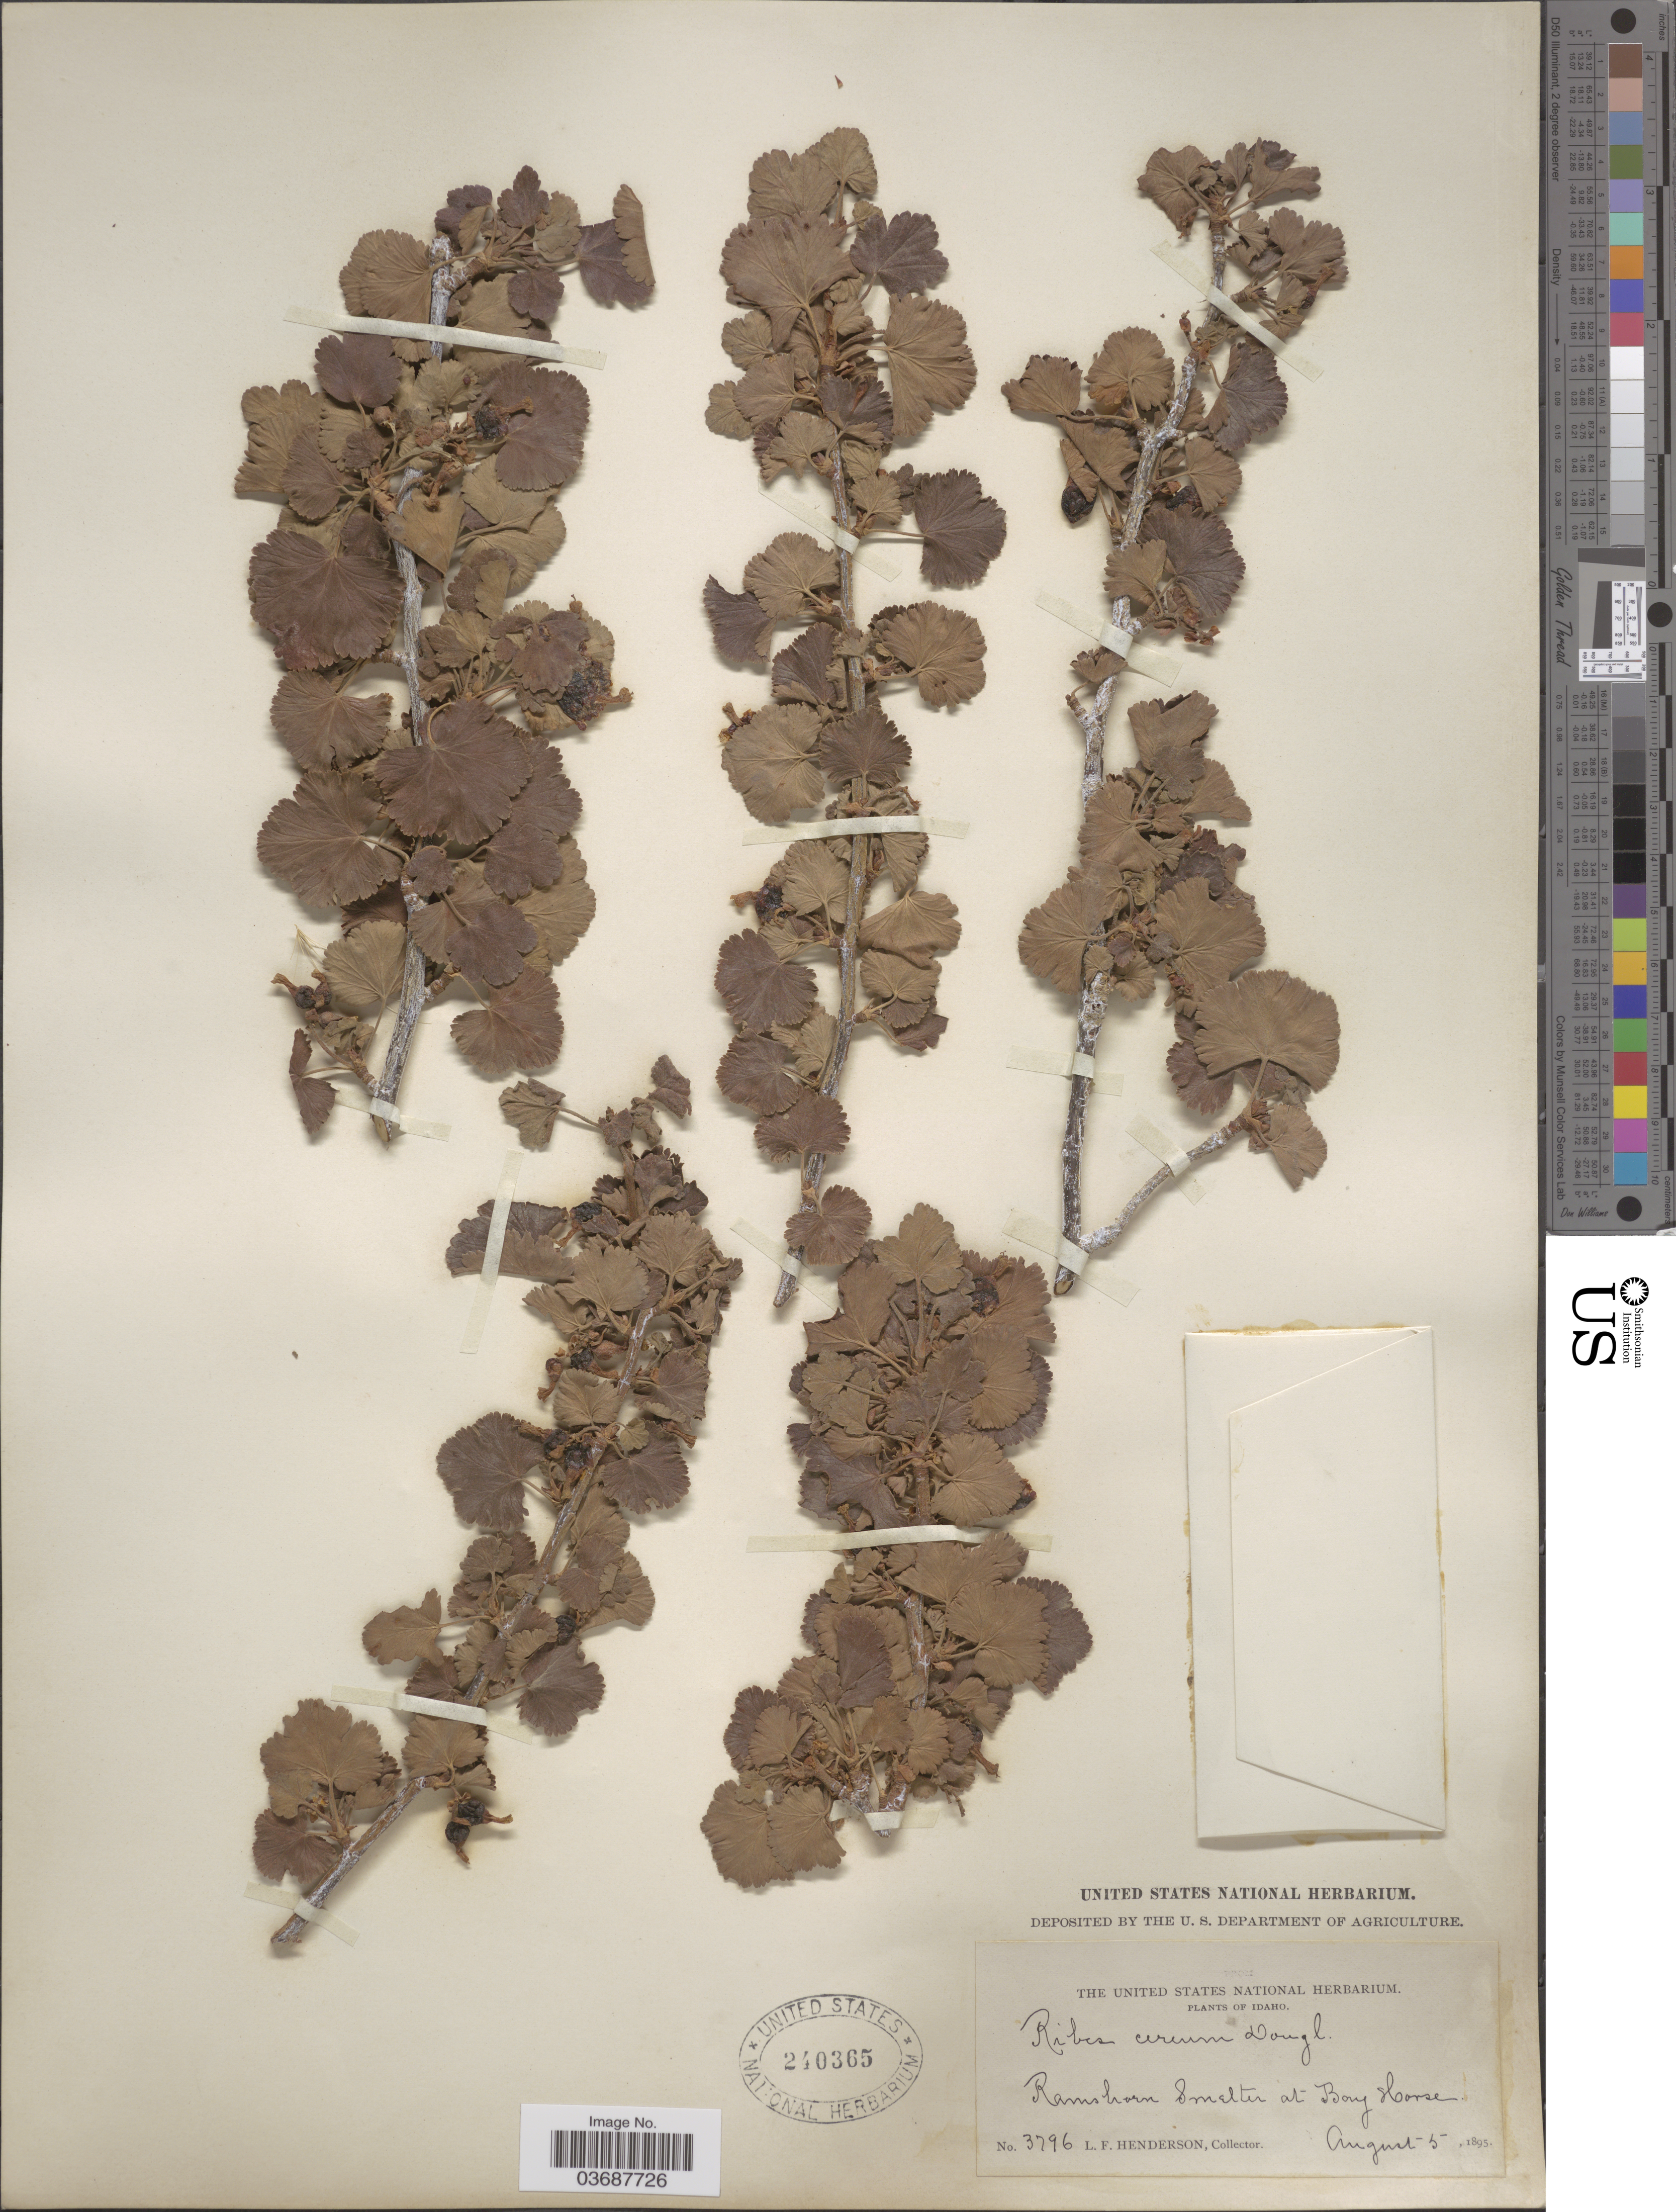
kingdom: Plantae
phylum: Tracheophyta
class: Magnoliopsida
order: Saxifragales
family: Grossulariaceae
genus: Ribes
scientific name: Ribes inebrians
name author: Lindl.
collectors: L. Henderson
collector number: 3796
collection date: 1895-08-05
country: United States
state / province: Idaho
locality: Ramshorn Smelter at Bay Horse.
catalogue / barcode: US 240365